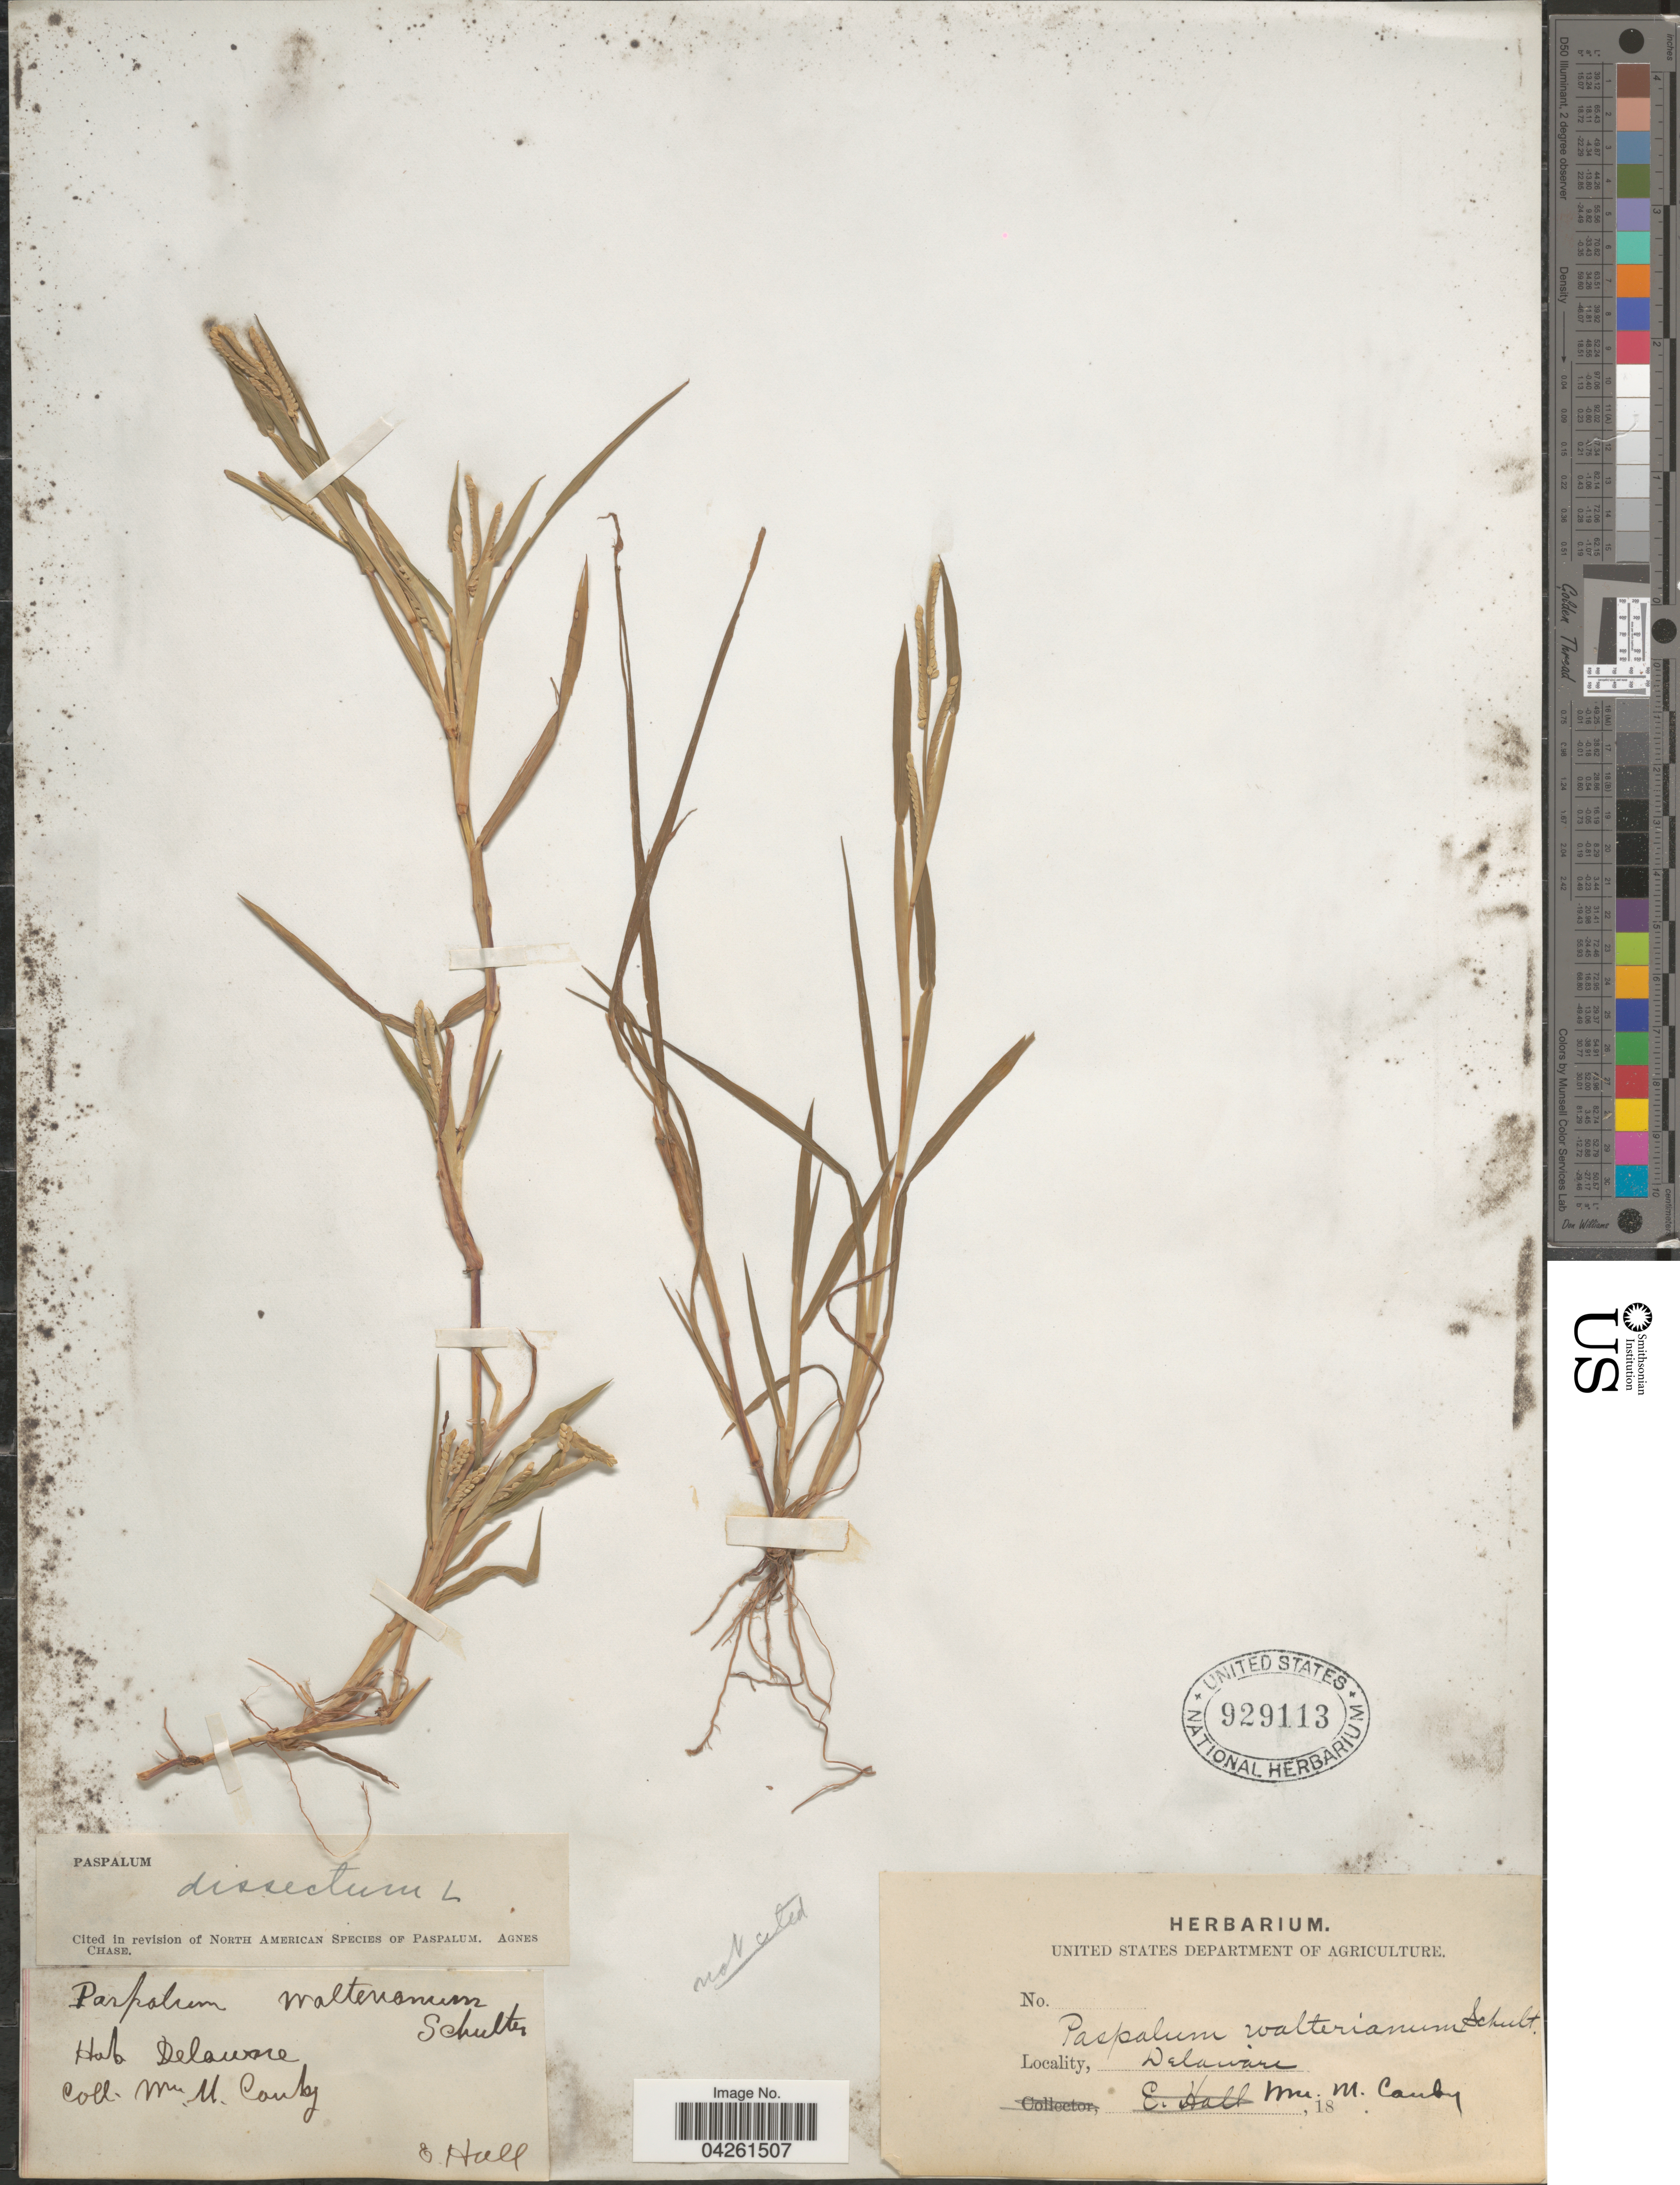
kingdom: Plantae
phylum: Tracheophyta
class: Liliopsida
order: Poales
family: Poaceae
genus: Paspalum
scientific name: Paspalum dissectum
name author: (L.) L.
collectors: W. M. Canby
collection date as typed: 18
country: United States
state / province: Delaware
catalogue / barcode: US 929113